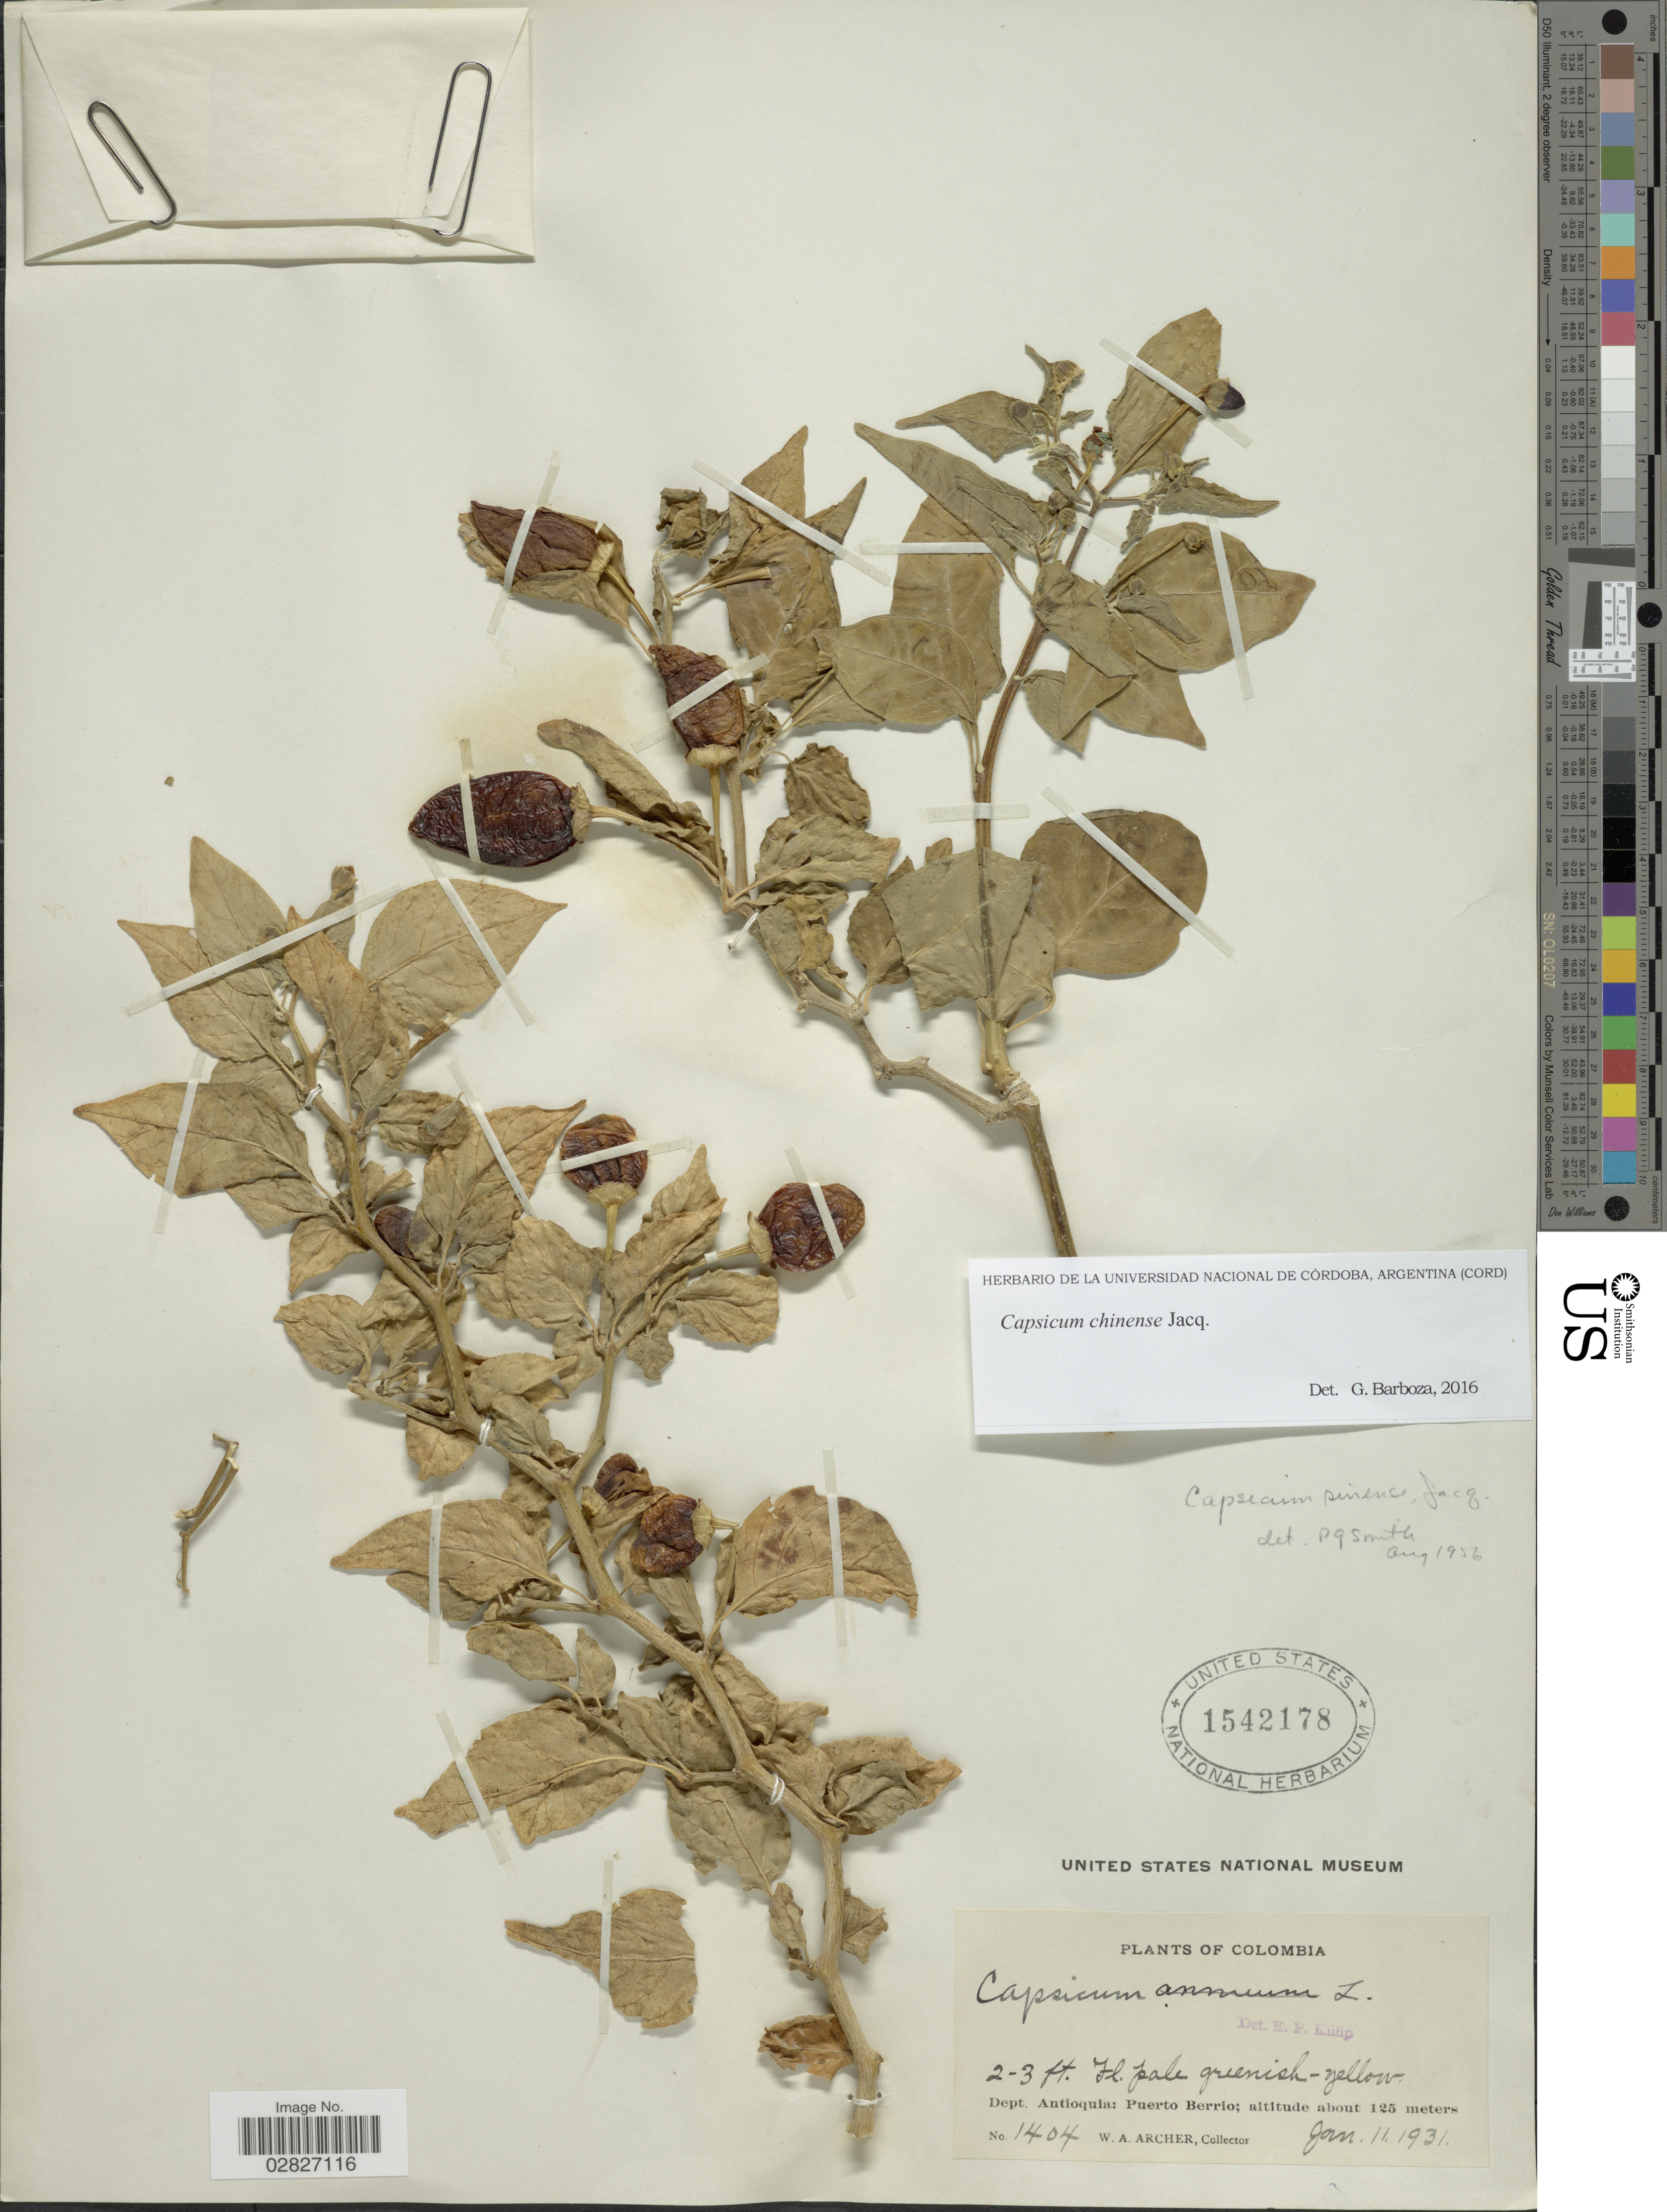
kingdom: Plantae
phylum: Tracheophyta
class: Magnoliopsida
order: Solanales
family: Solanaceae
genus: Capsicum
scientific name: Capsicum chinense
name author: Jacq.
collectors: W. A. Archer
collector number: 1404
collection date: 1931-01-11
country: Colombia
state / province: Antioquia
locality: Dept. Antioquia, Puerto Berrio.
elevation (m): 125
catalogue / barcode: US 1542178